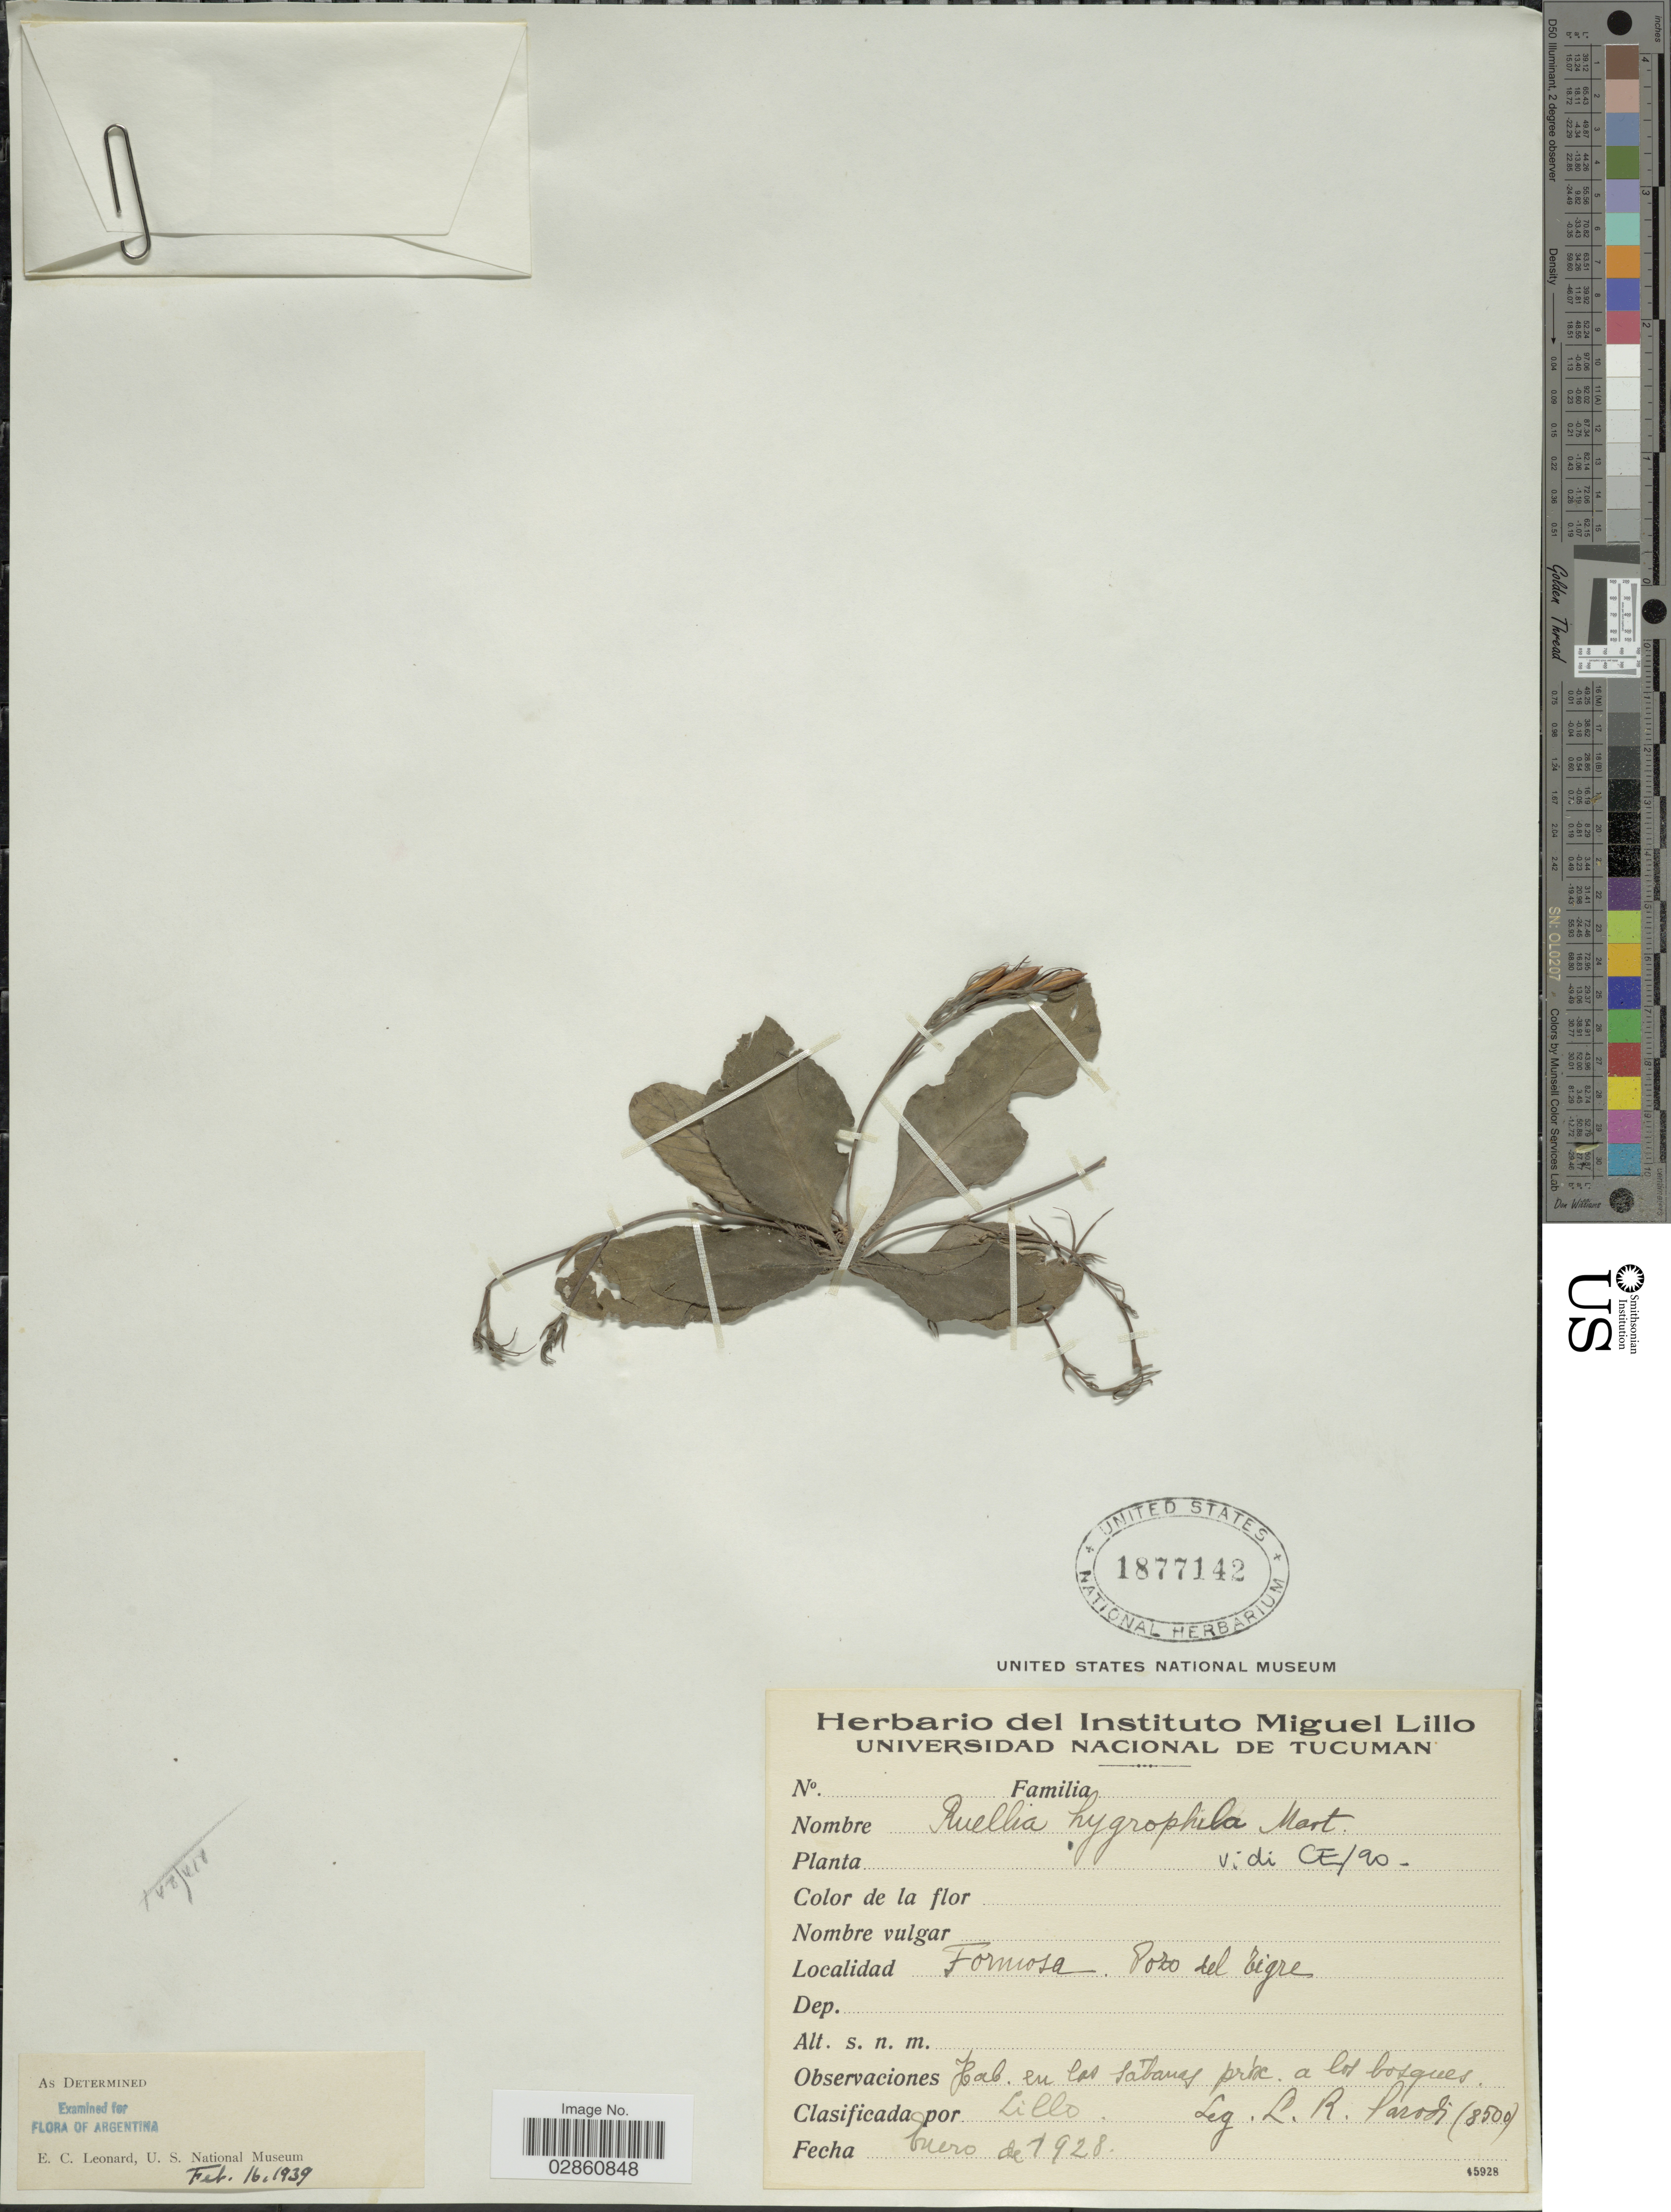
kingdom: Plantae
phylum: Tracheophyta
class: Magnoliopsida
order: Lamiales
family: Acanthaceae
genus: Ruellia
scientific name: Ruellia hygrophila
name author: Mart.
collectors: L. R. Parodi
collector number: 8500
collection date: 1928-01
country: Argentina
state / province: Formosa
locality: Pozo del Tigre.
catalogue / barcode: US 1877142